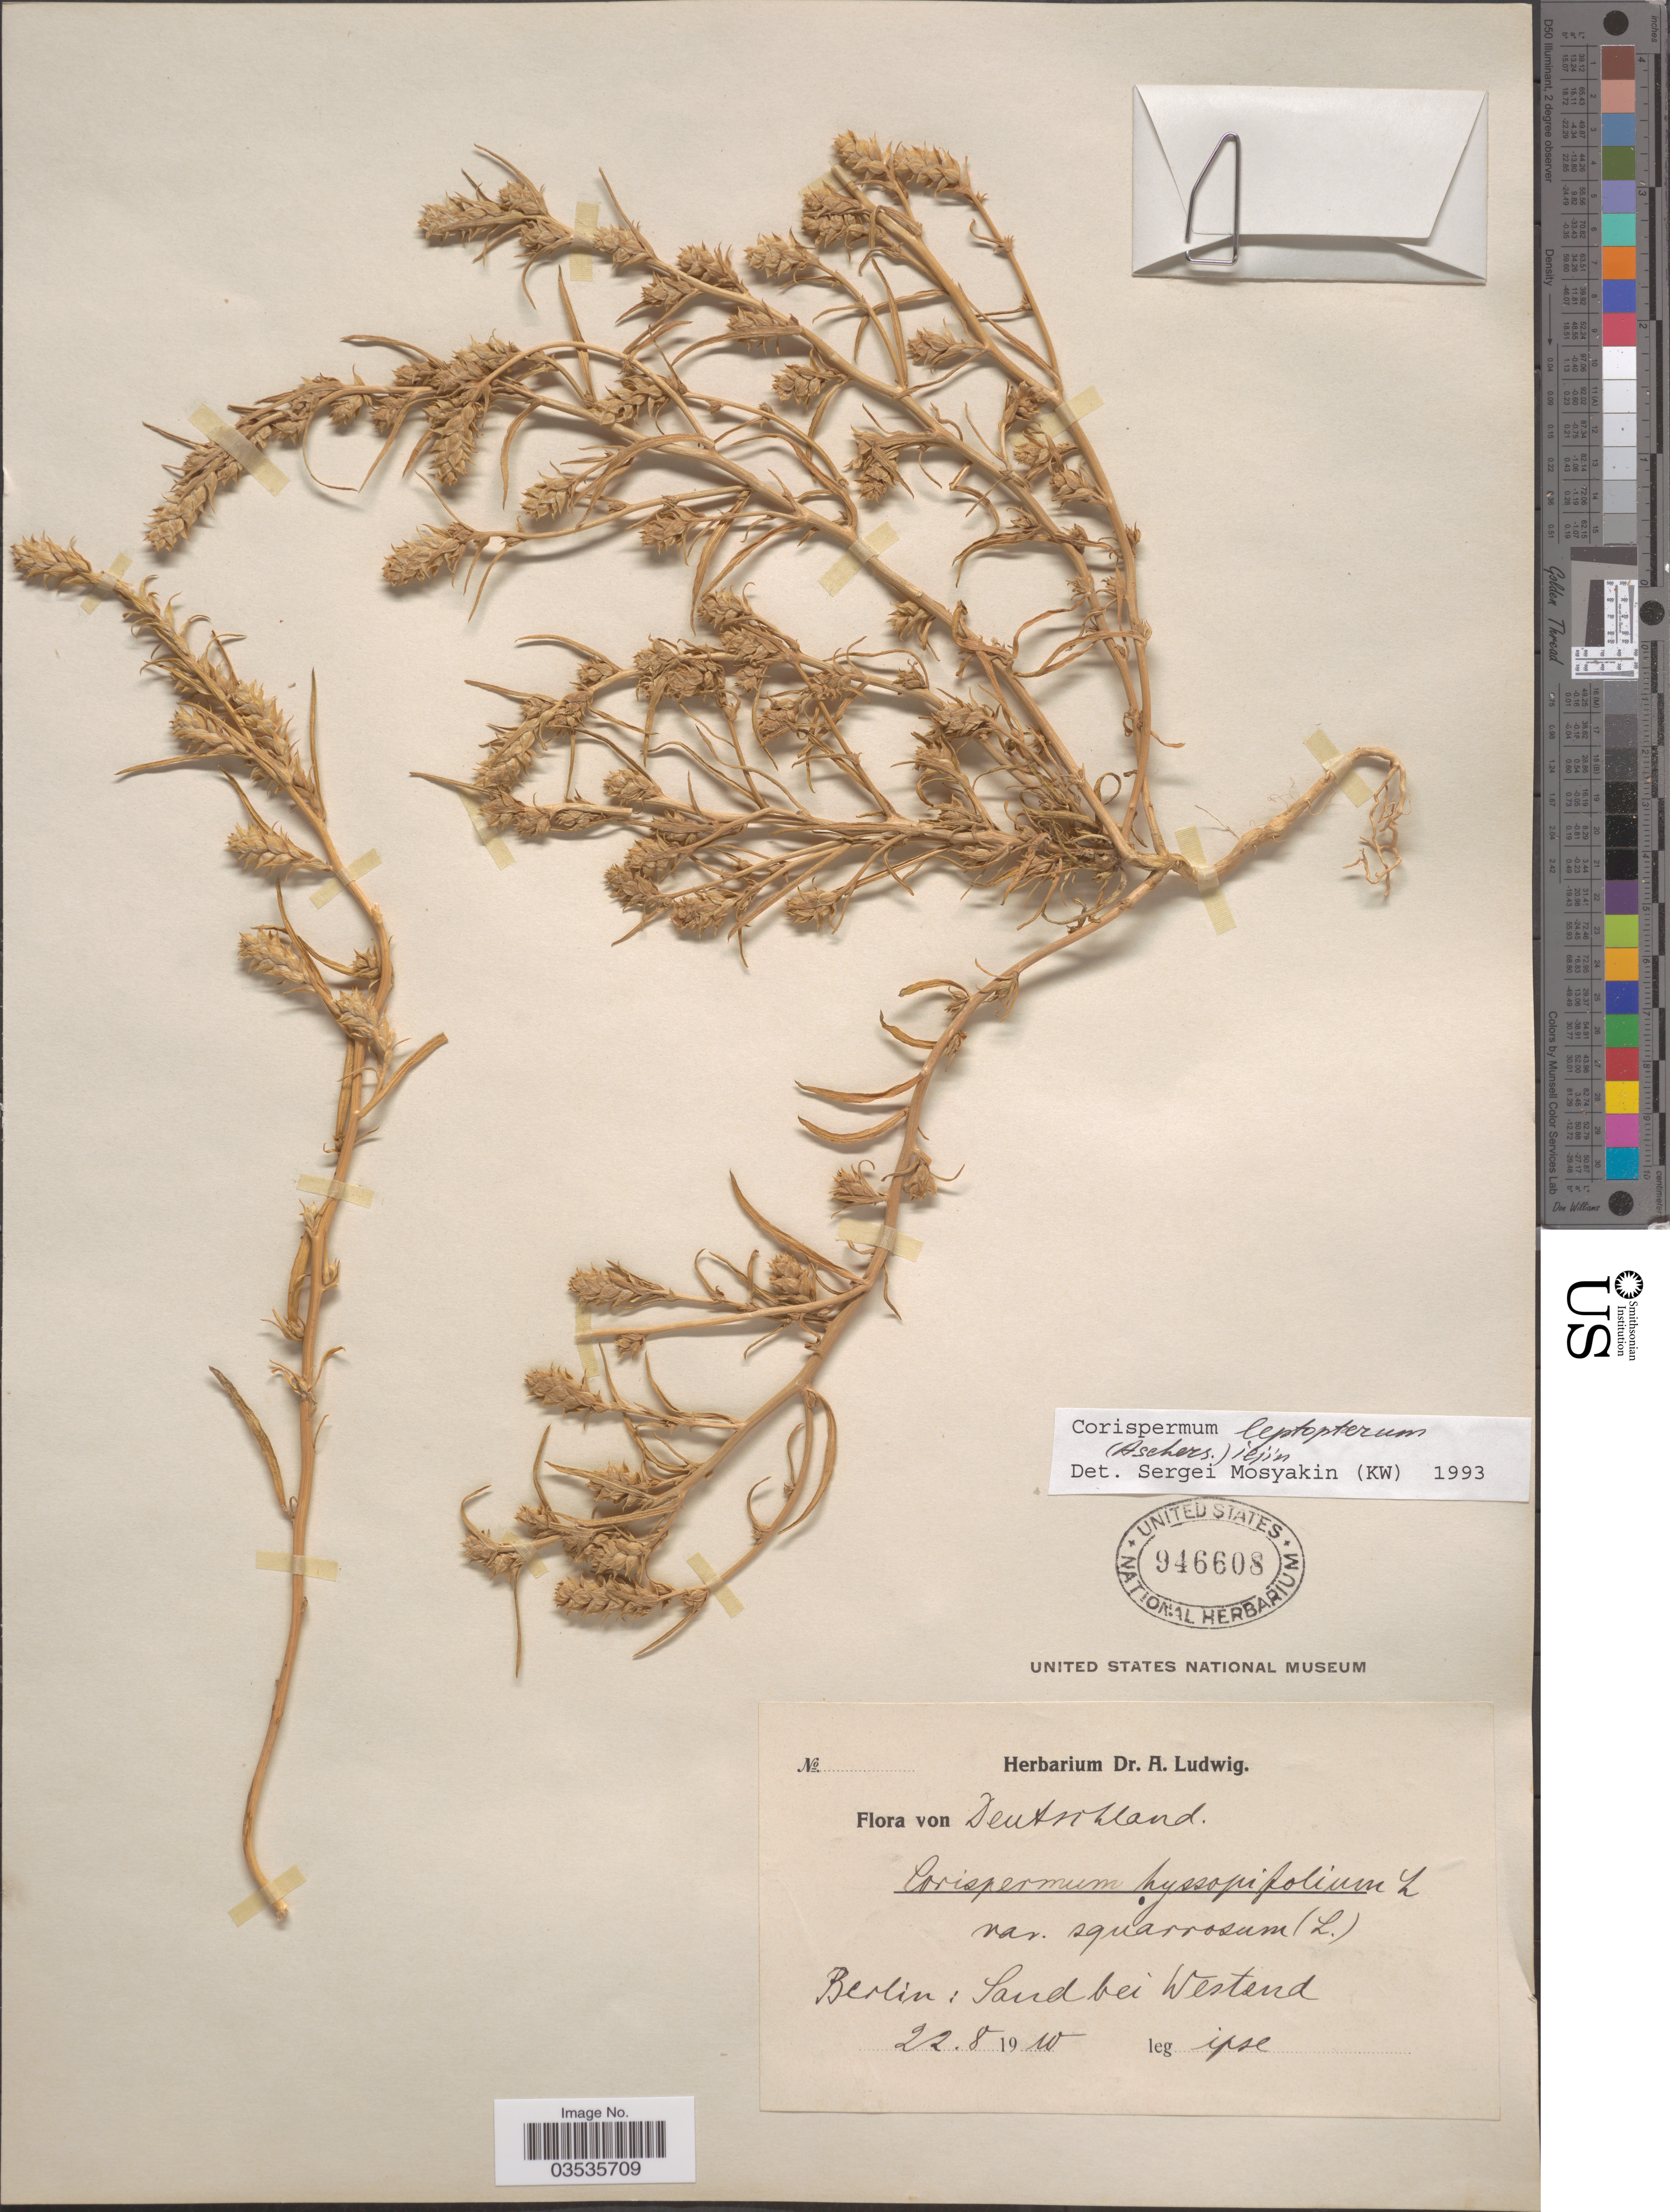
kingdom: Plantae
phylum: Tracheophyta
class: Magnoliopsida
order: Caryophyllales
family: Amaranthaceae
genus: Corispermum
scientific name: Corispermum leptopterum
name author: (Asch.) Iljin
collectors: A. Ludwig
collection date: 1910-08-22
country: Germany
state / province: Berlin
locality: Sand bei Westend.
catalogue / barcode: US 946608